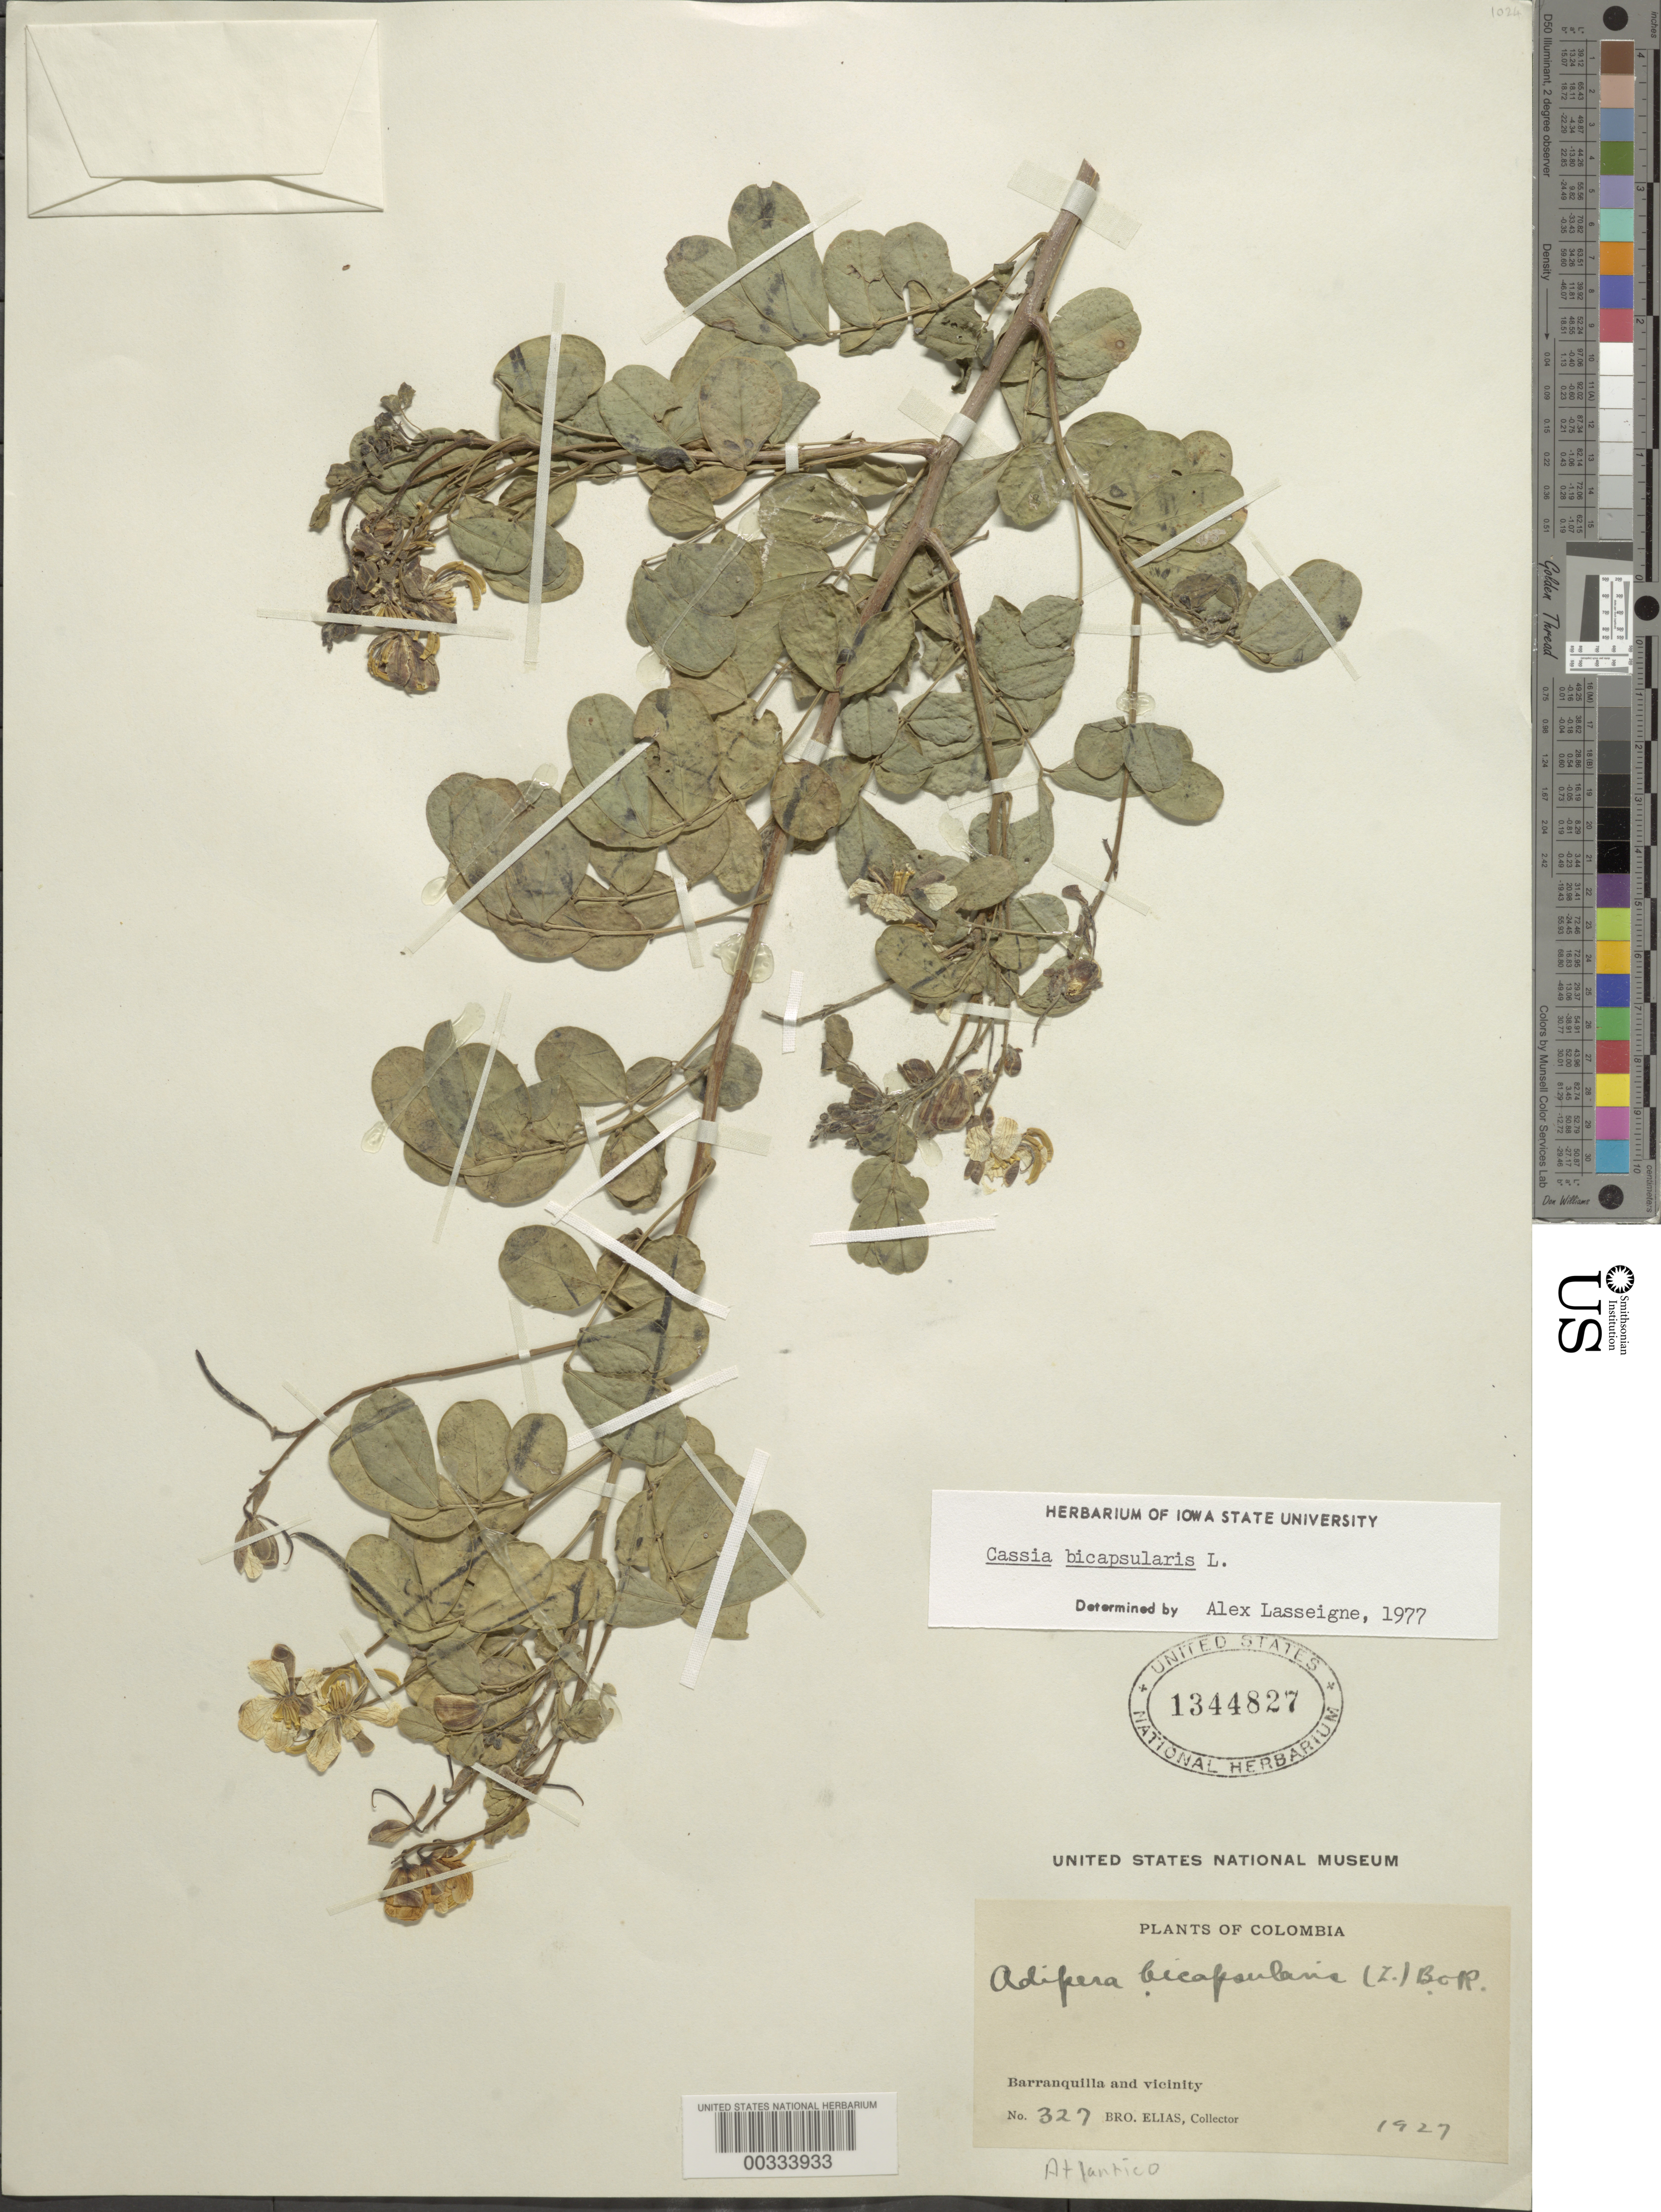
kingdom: Plantae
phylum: Tracheophyta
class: Magnoliopsida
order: Fabales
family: Fabaceae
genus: Senna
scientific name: Senna bicapsularis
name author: (L.) Roxb.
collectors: Bro. Elias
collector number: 327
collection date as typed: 1927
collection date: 1927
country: Colombia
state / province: Atlántico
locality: Barranquilla and vicinity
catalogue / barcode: US 1344827